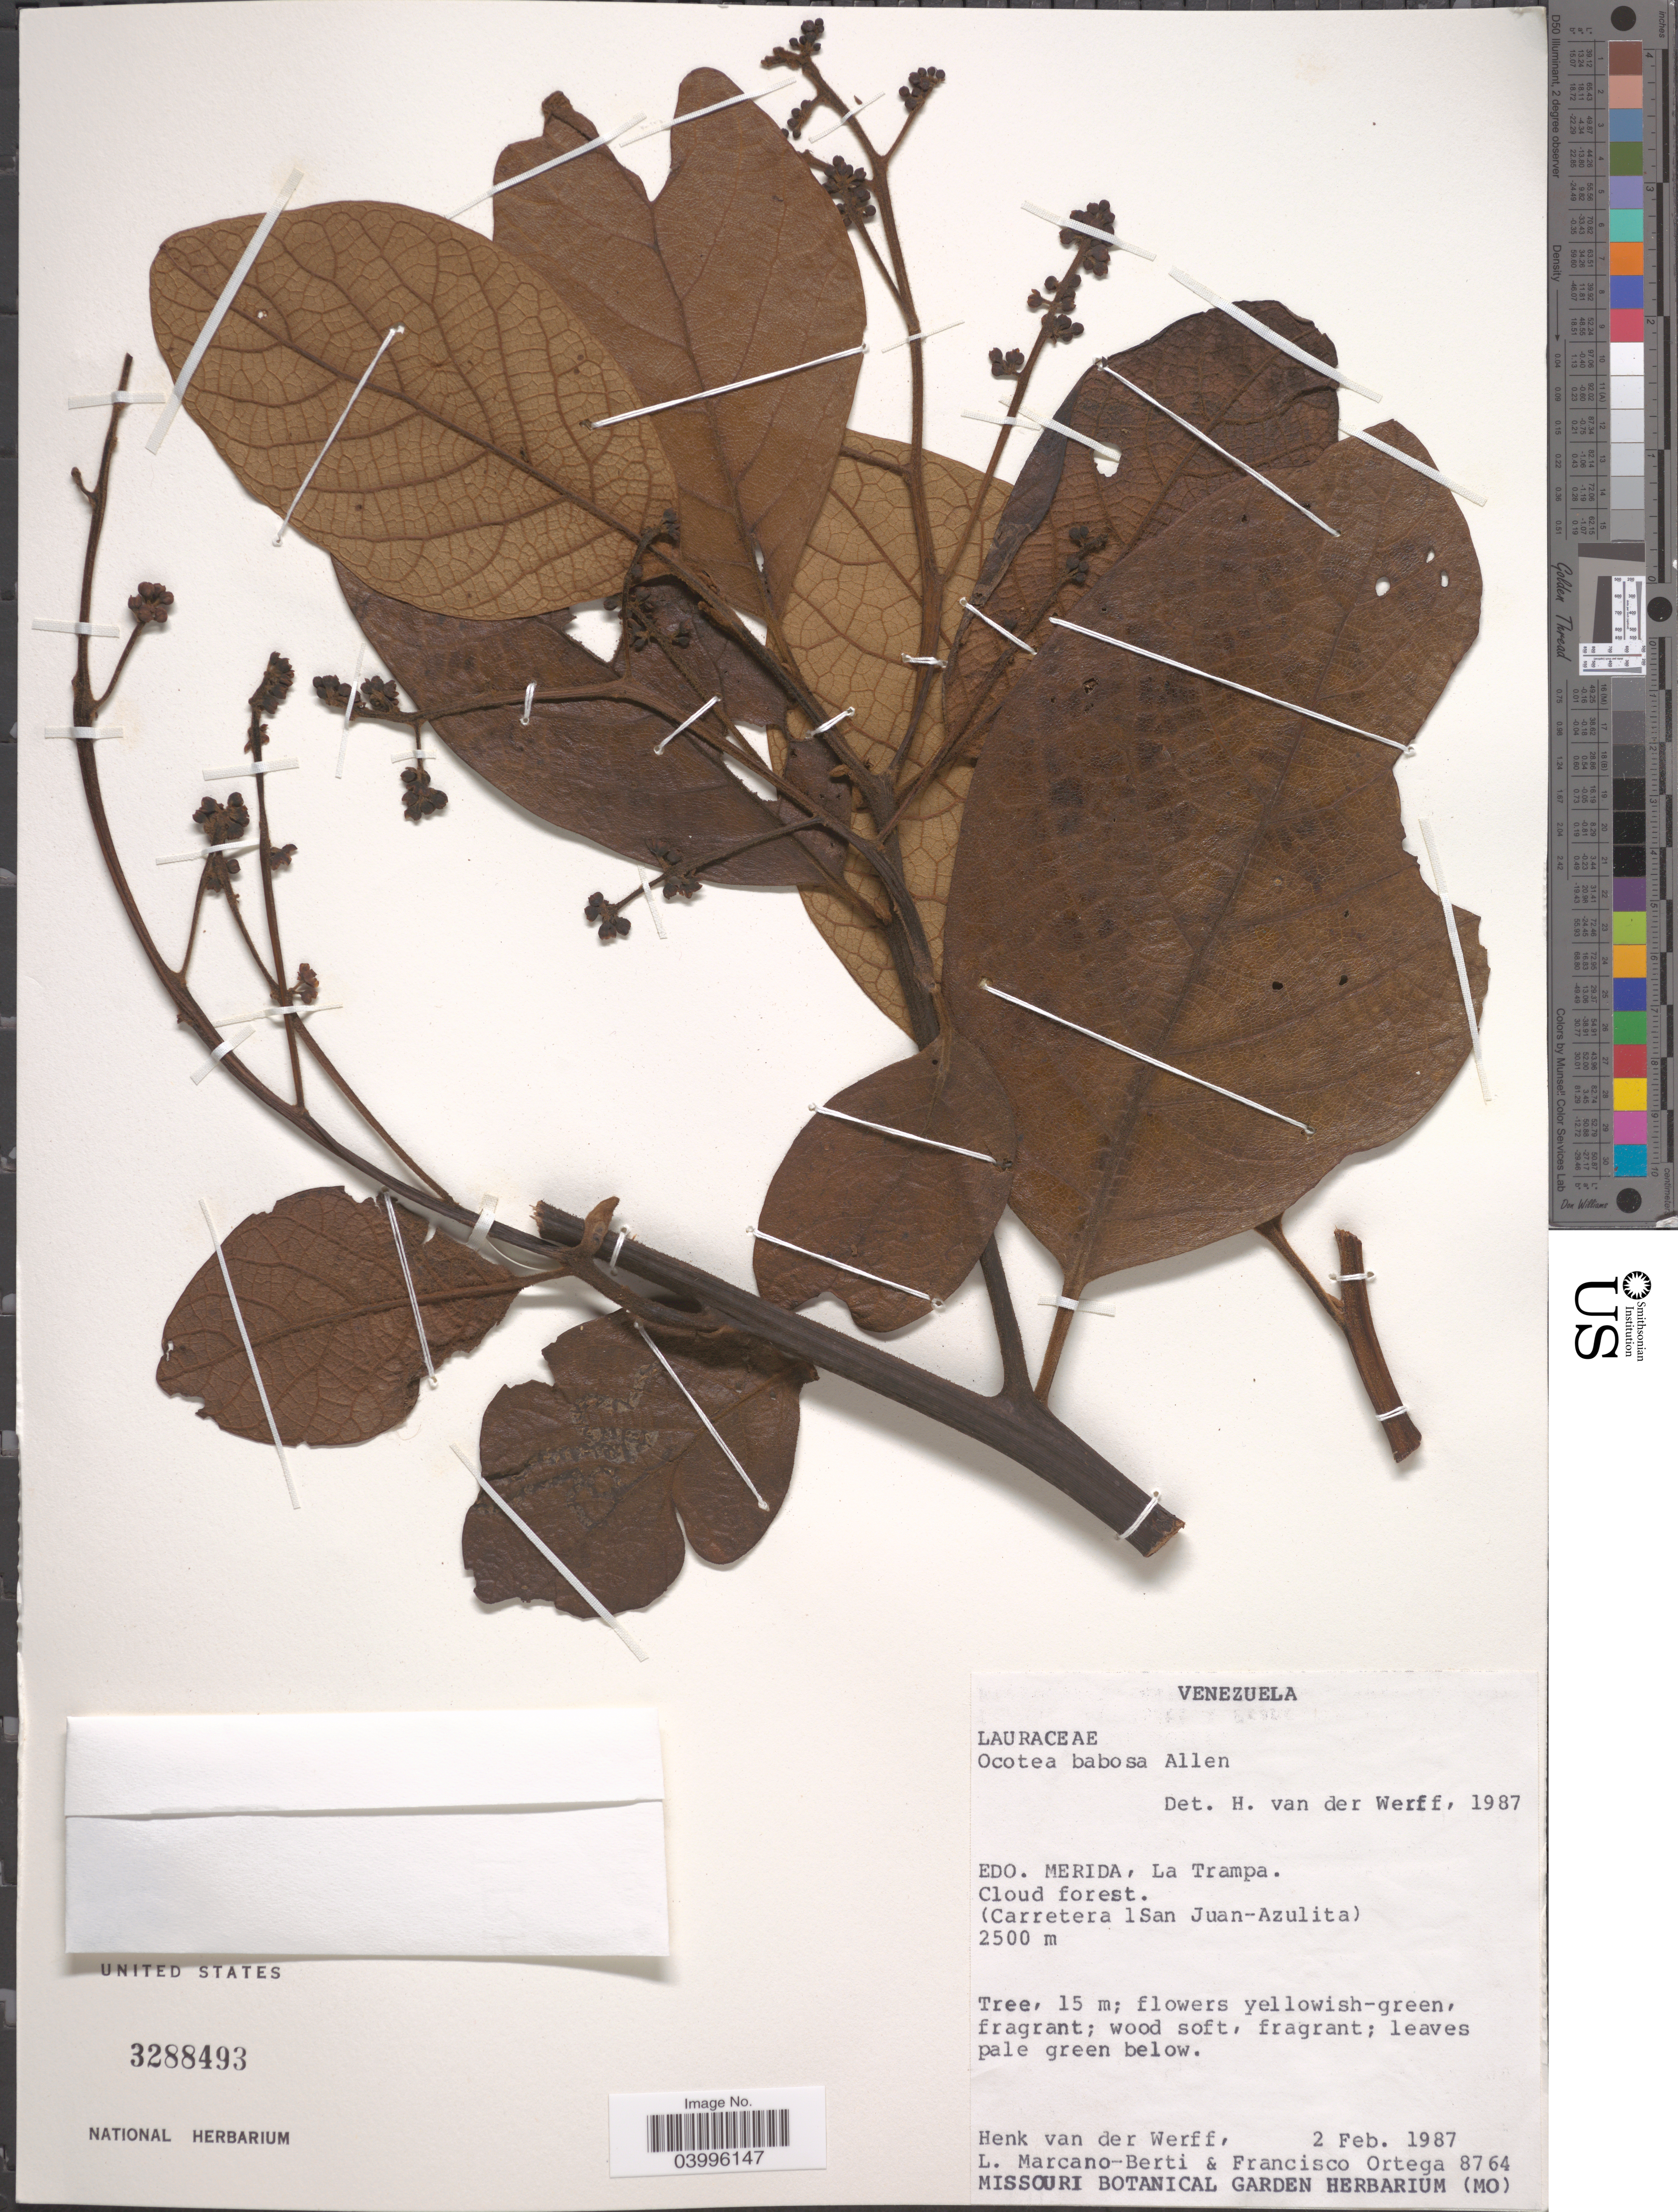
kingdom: Plantae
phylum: Tracheophyta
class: Magnoliopsida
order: Laurales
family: Lauraceae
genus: Ocotea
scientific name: Ocotea babosa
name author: C.K. Allen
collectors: H. van der Werff, L. Marcano-Berti & F. J. Ortega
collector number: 8764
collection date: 1987-02-02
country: Venezuela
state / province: Merida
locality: La Trampa. (Carretera lSan Juan-Azulita).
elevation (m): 2500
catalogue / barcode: US 3288493